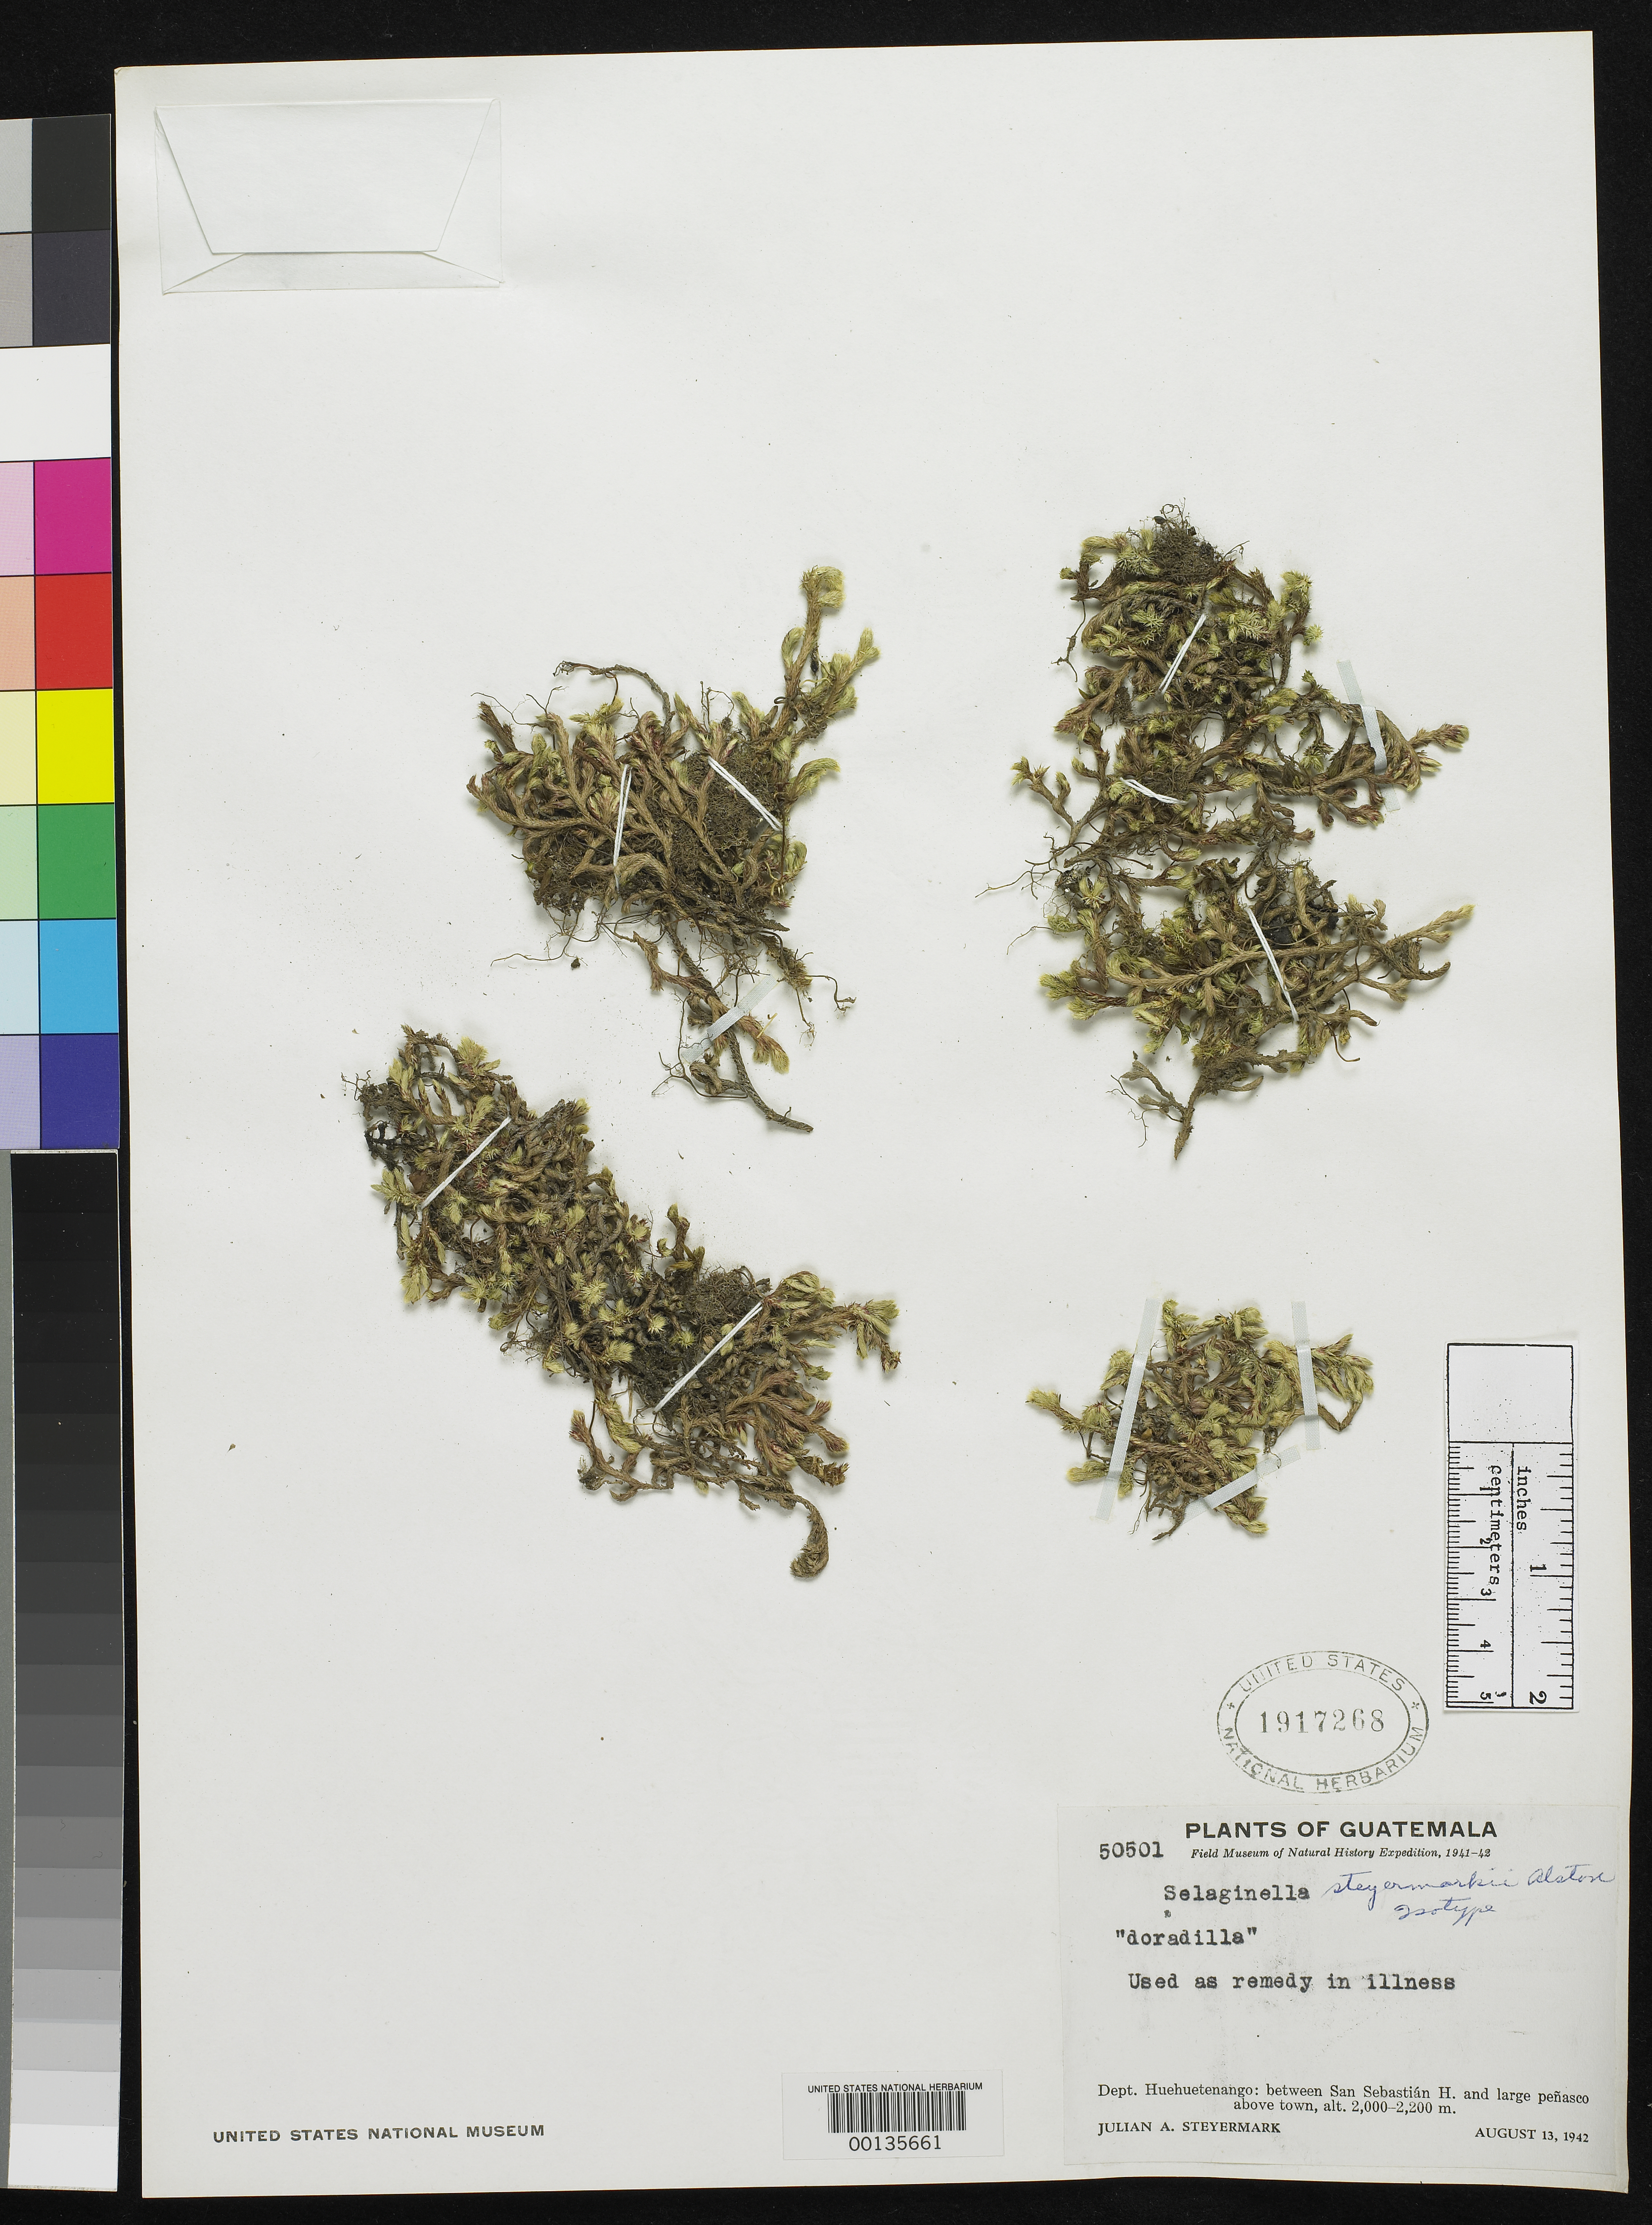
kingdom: Plantae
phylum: Tracheophyta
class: Lycopodiopsida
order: Selaginellales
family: Selaginellaceae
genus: Selaginella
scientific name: Selaginella steyermarkii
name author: Alston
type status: Isotype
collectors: J. Steyermark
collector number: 50501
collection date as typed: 13 Aug 1942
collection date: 1942-08-13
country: Guatemala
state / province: Huehuetenango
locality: Between S. Sebastian H. and large penasco above town.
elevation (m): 2000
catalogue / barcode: US 1917268